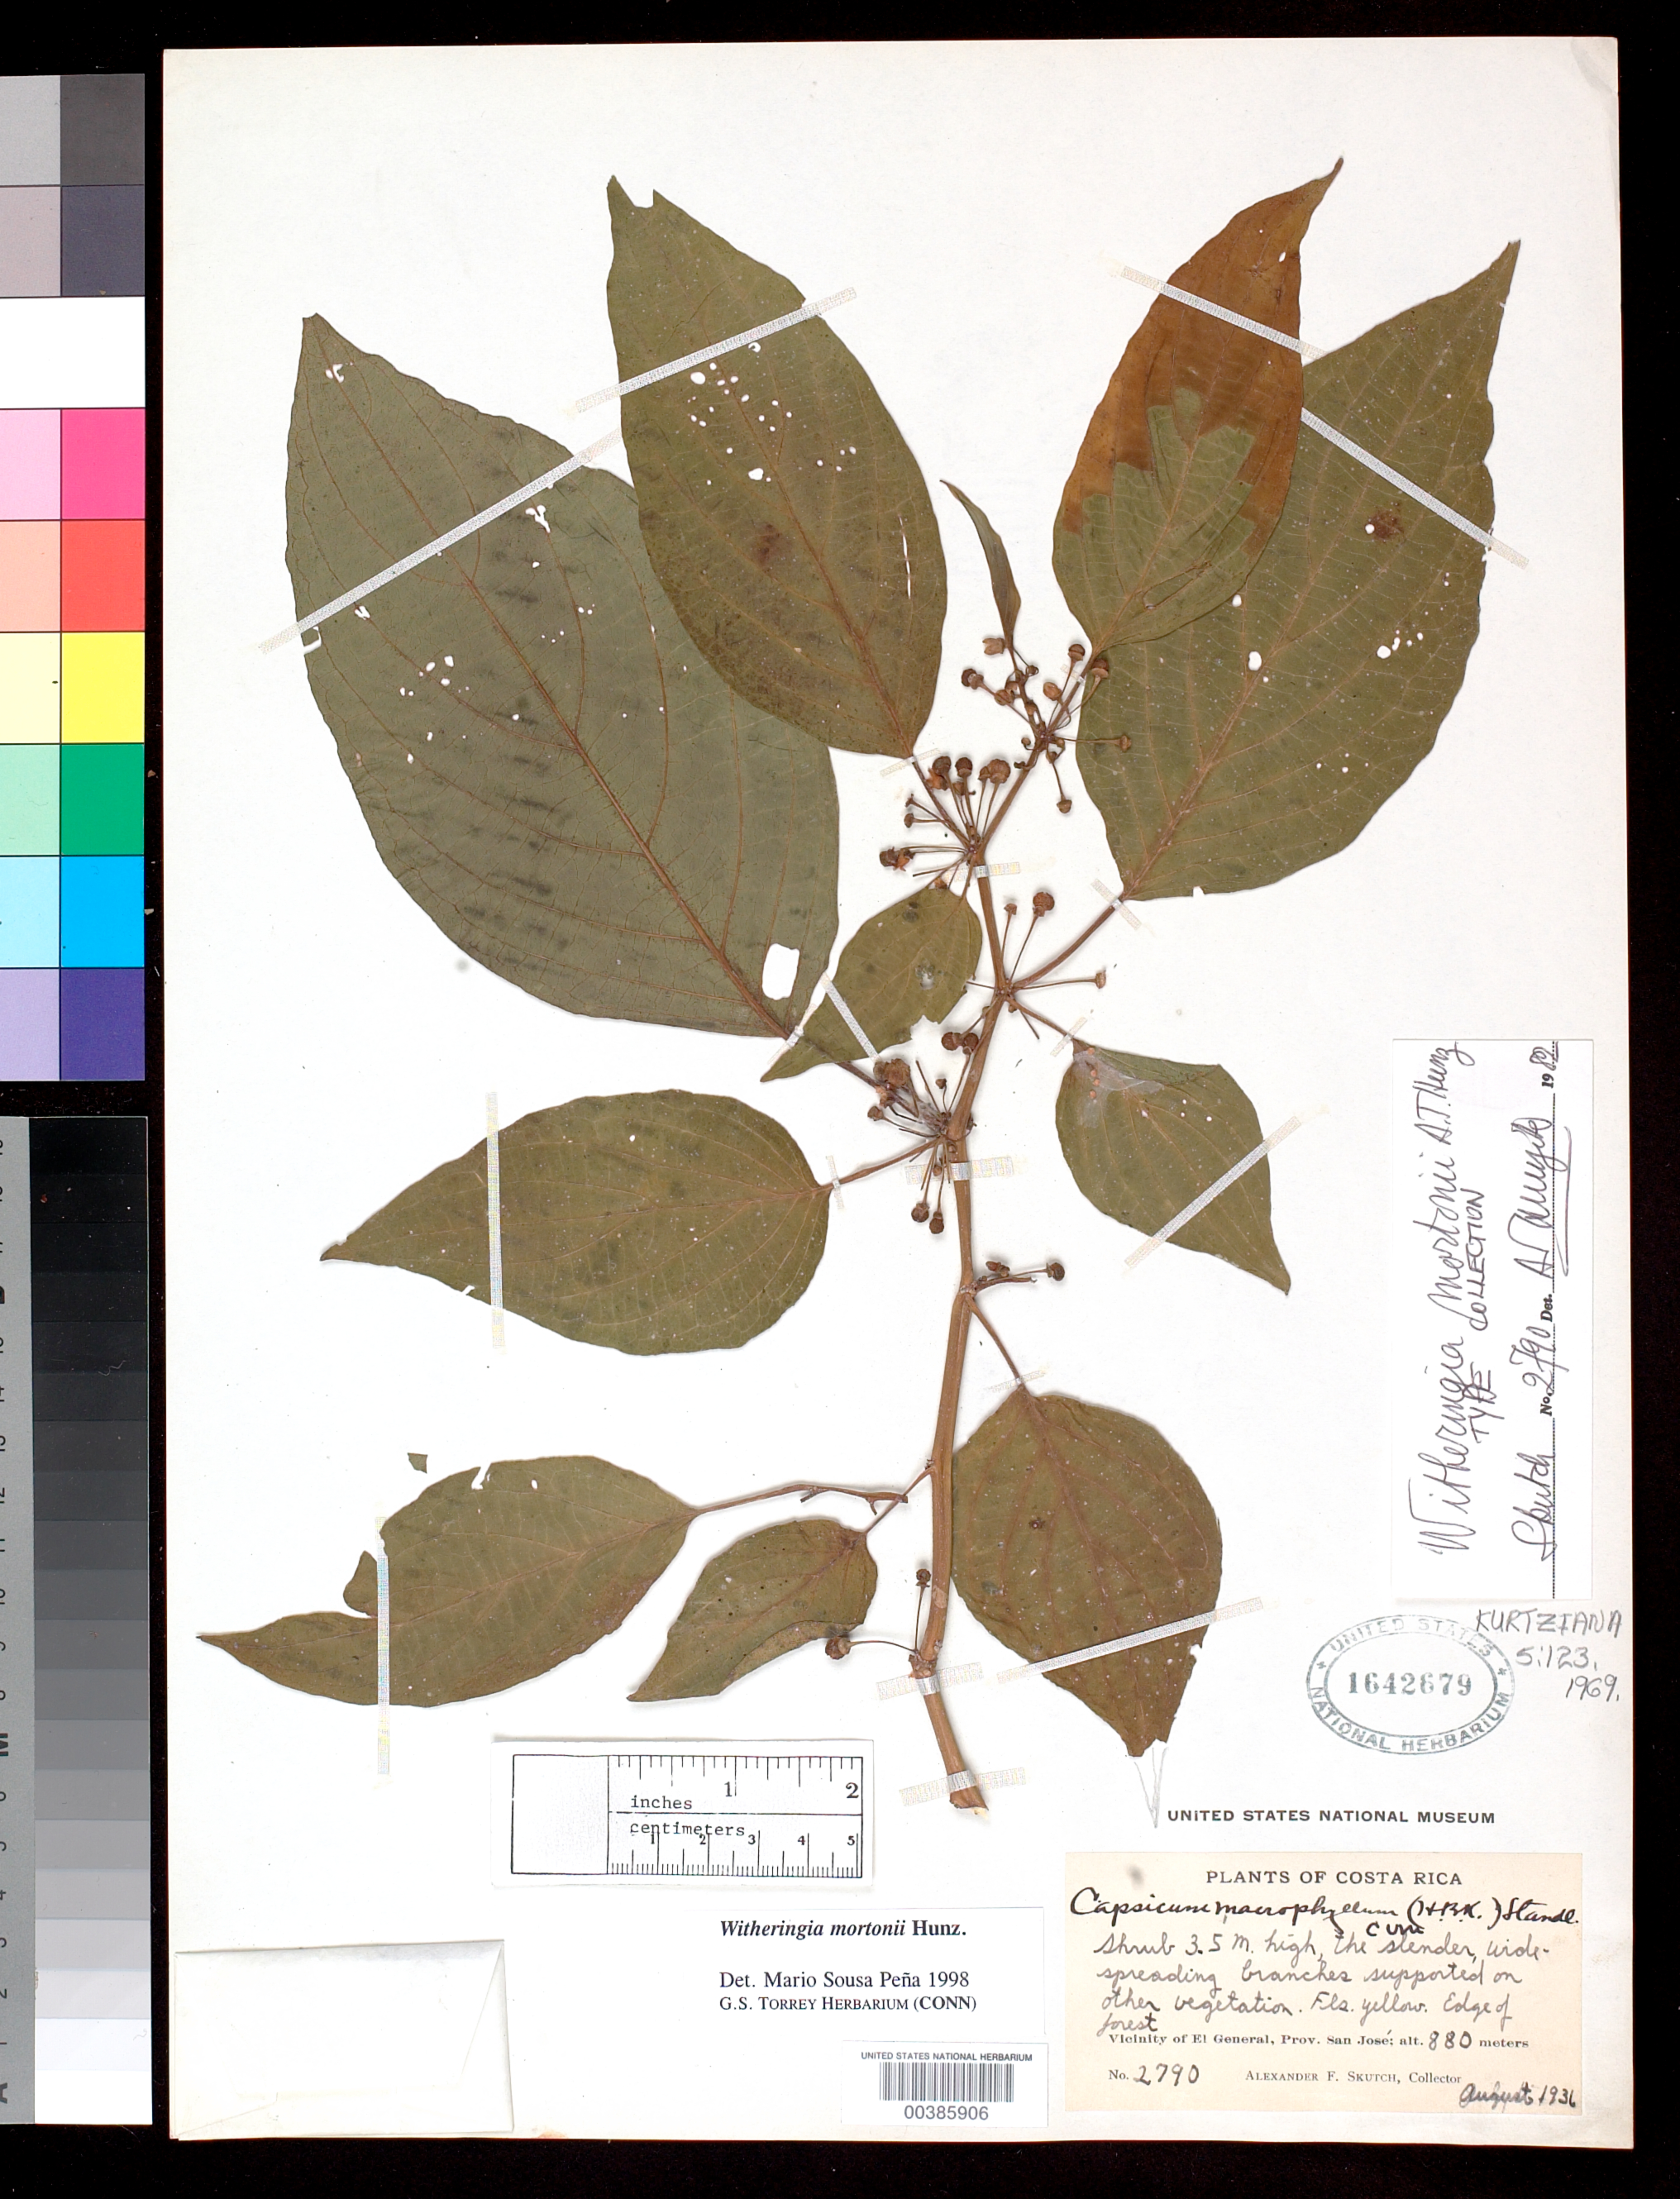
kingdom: Plantae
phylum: Tracheophyta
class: Magnoliopsida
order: Solanales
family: Solanaceae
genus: Witheringia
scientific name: Witheringia mortonii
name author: Hunz.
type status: Holotype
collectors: A. F. Skutch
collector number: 2790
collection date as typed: Aug 1936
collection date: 1936-08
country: Costa Rica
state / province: San José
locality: Vicinity of El General.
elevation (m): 880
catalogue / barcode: US 1642679